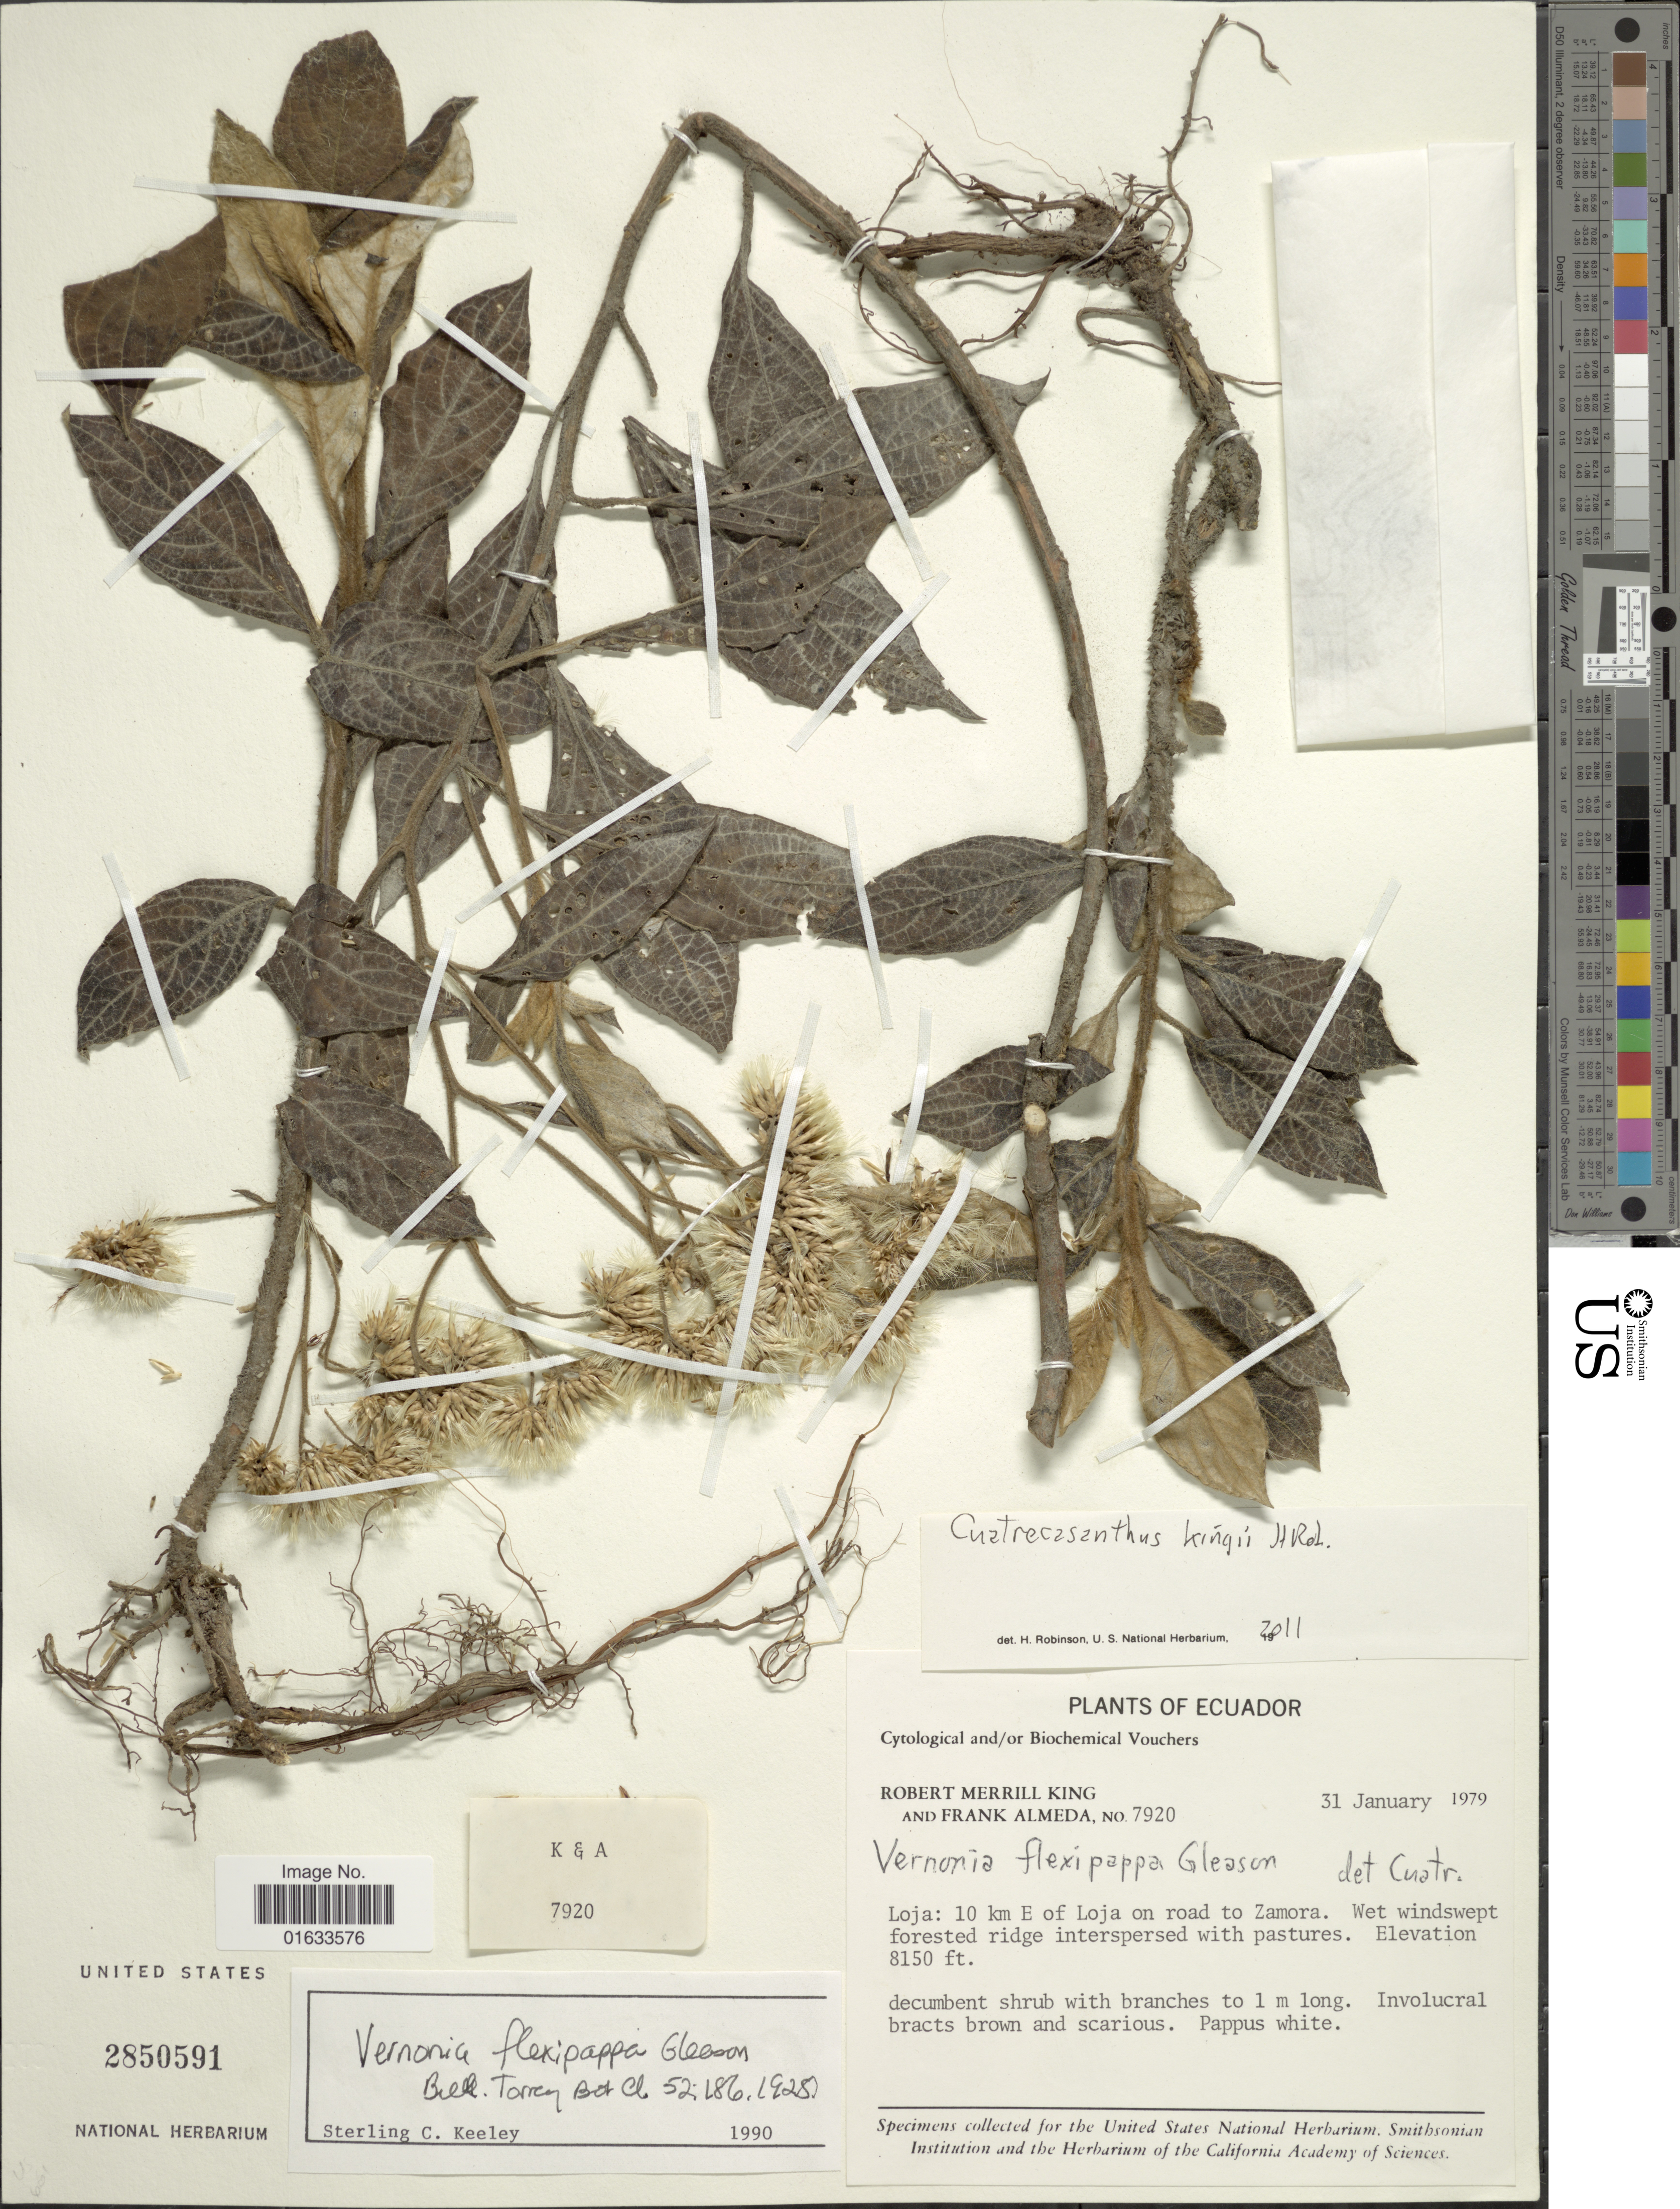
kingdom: Plantae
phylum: Tracheophyta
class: Magnoliopsida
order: Asterales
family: Asteraceae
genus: Cuatrecasanthus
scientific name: Cuatrecasanthus kingii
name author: H. Rob. & V.A. Funk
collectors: R. M. King & F. Almeda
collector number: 7920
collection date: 1979-01-31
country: Ecuador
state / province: Loja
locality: Loja: 10 km E of Loja on road to Zamora.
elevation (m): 2484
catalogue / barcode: US 2850591